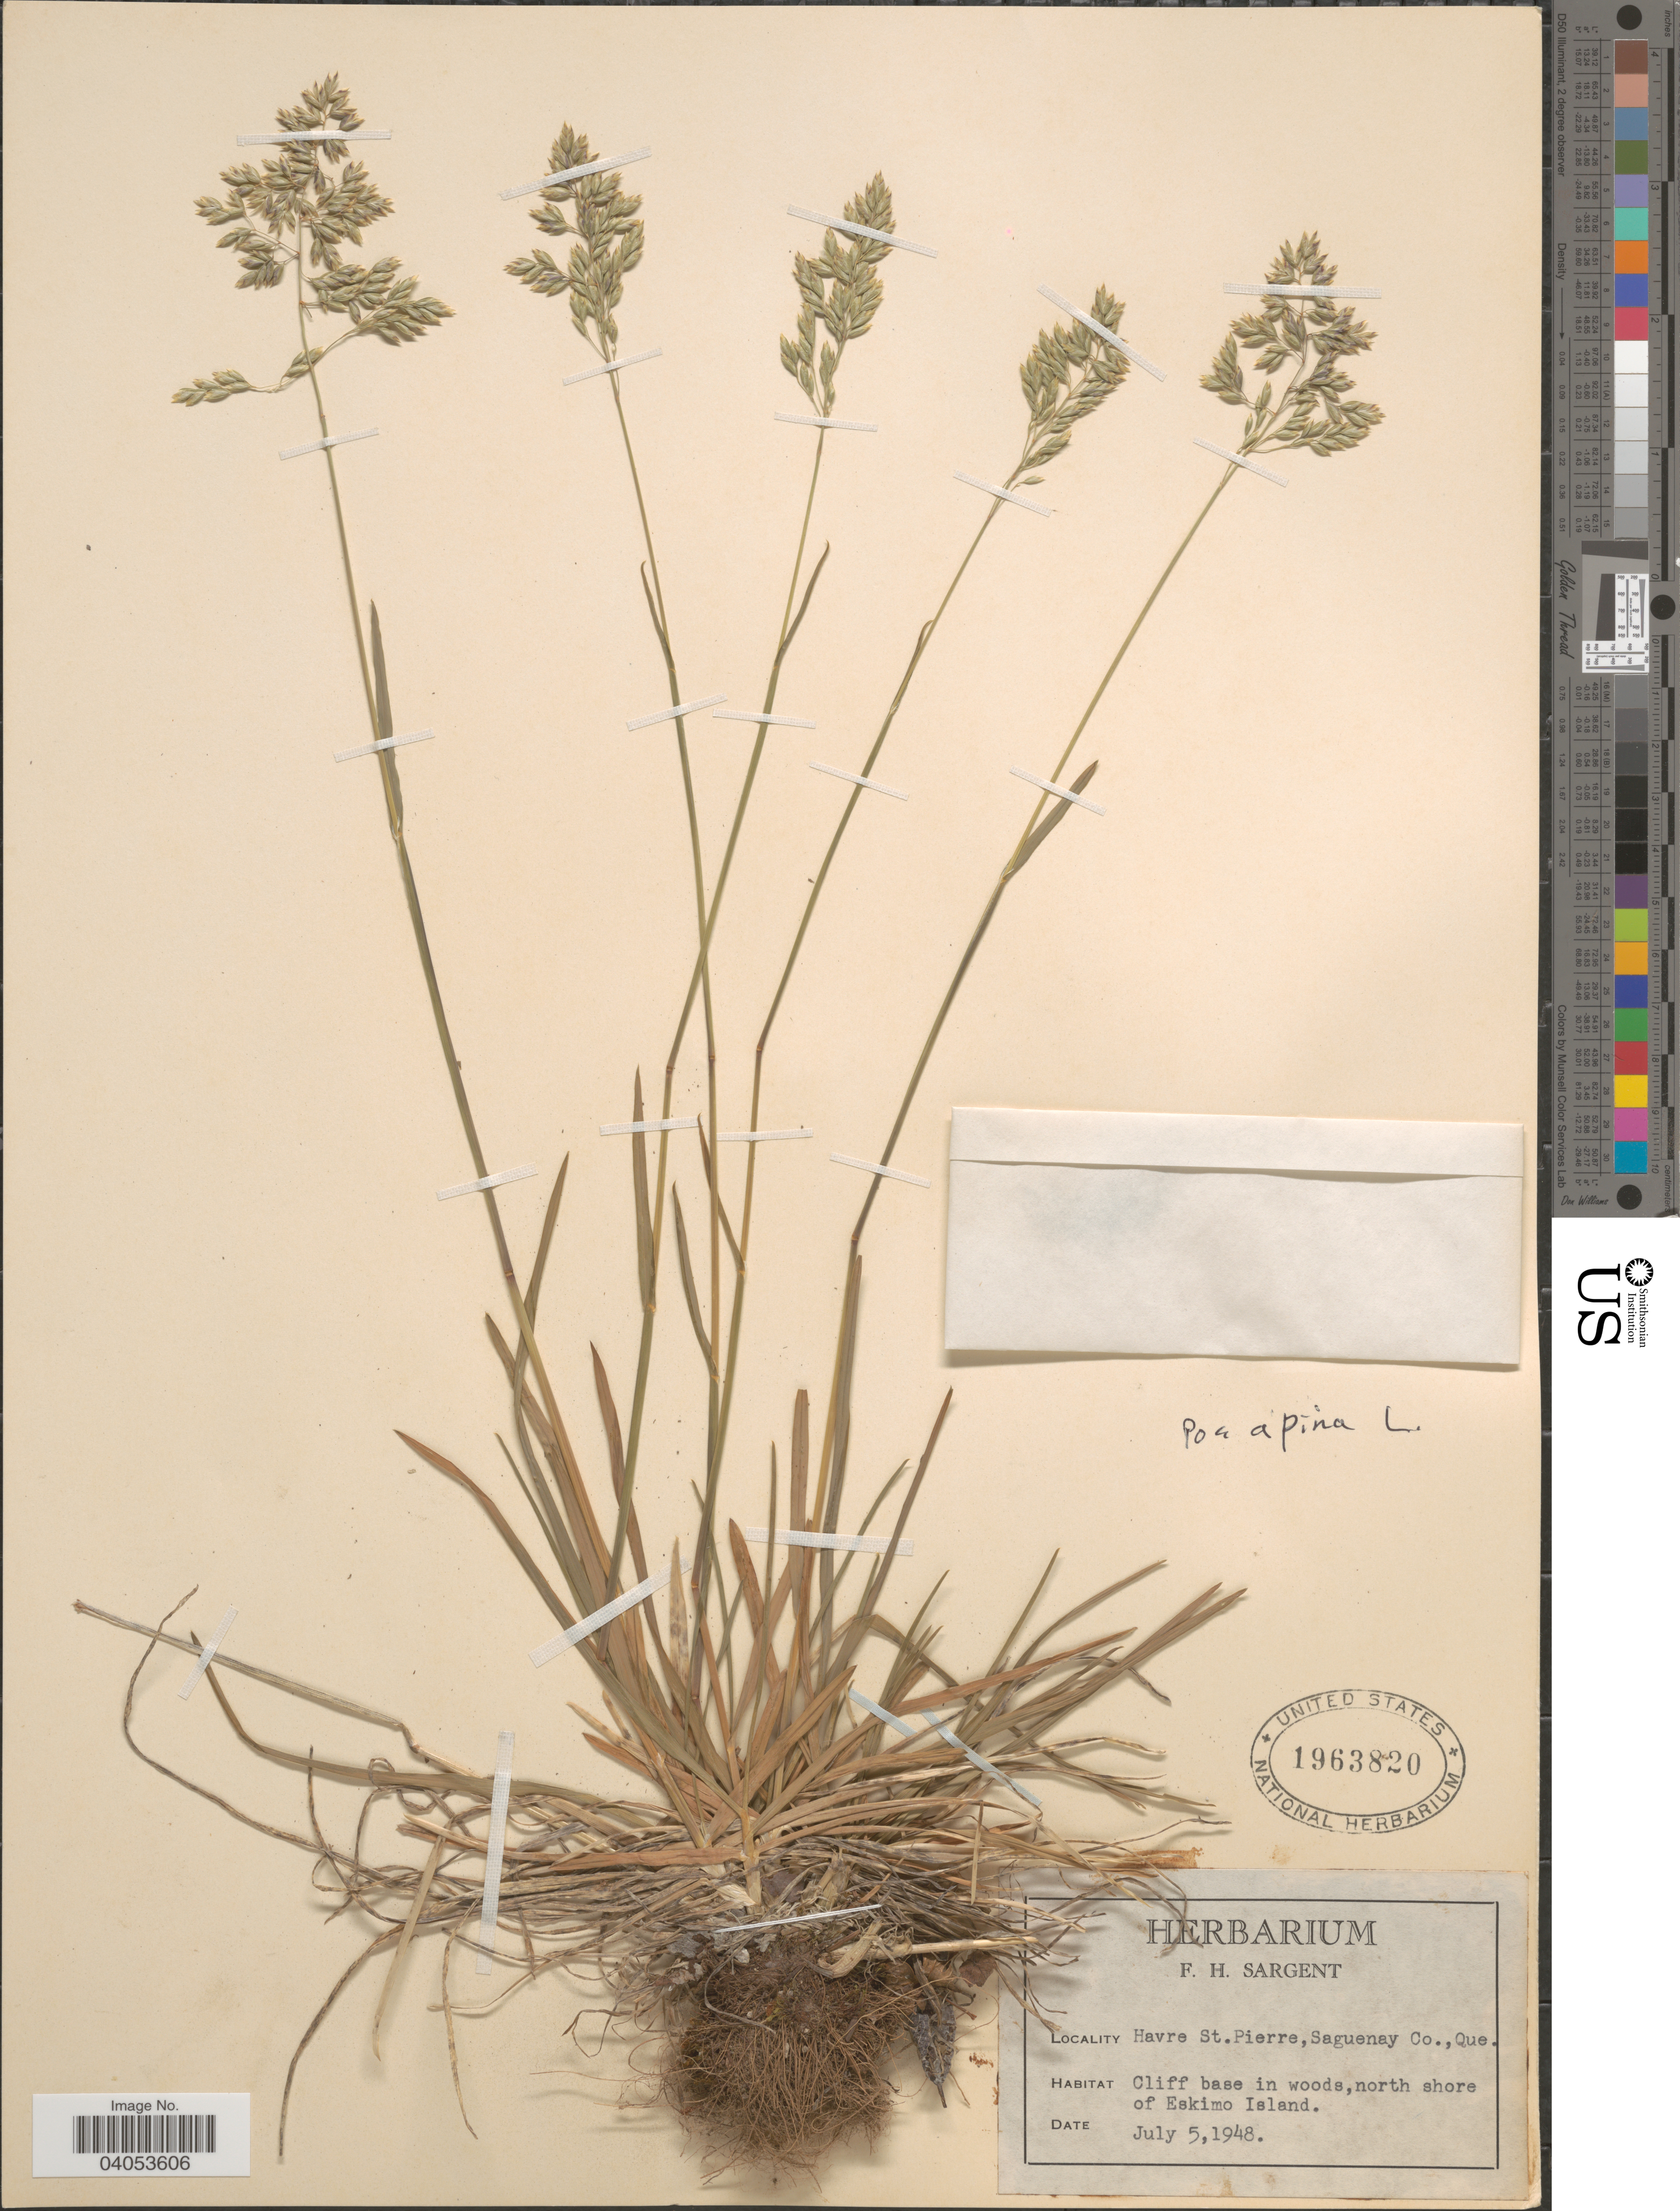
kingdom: Plantae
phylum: Tracheophyta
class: Liliopsida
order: Poales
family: Poaceae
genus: Poa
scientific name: Poa alpina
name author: L.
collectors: Ex herb. F. H. Sargent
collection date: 1948-07-05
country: Canada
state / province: Quebec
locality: Havre St. Pierre, Saguenay Co. North shore of Eskimo Island.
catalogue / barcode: US 1963820